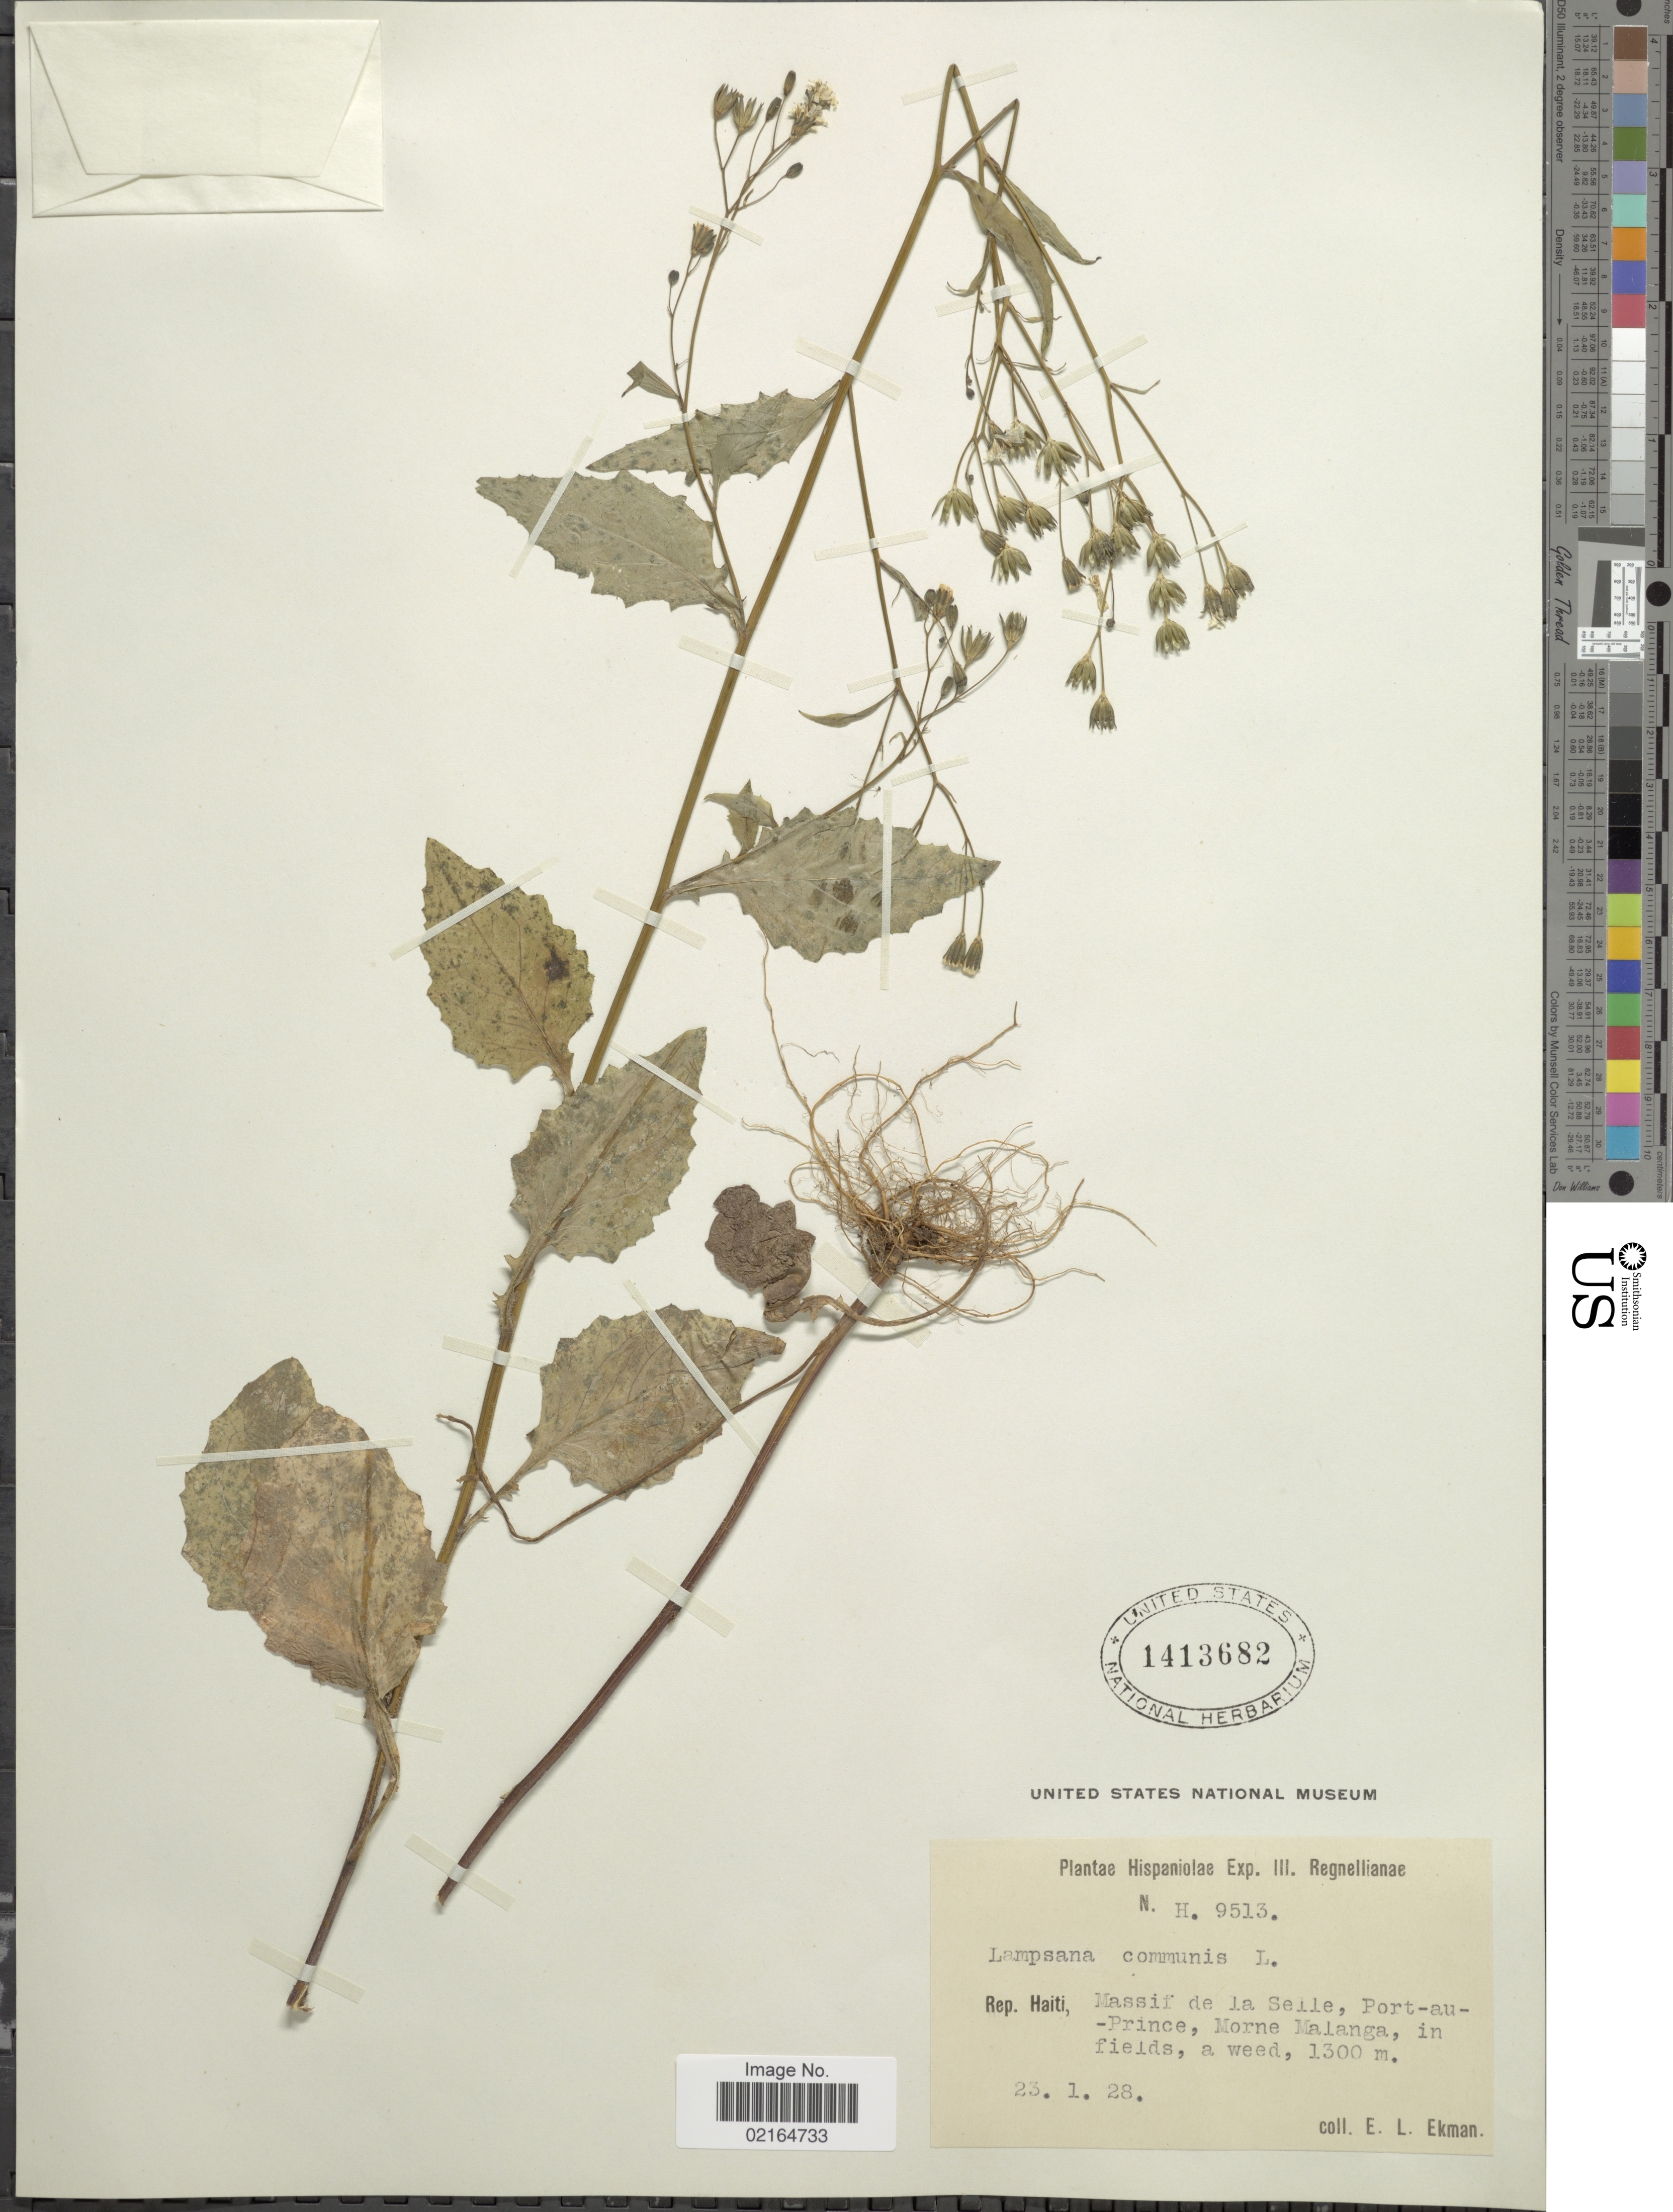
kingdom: Plantae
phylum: Tracheophyta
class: Magnoliopsida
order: Asterales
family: Asteraceae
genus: Lapsana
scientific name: Lapsana communis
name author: L.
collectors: E. L. Ekman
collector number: H.9513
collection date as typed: Transcribed d/m/y: 23/1/28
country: Haiti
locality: Hispaniolae, massif de la Selle, Port-au-Prince, Morne Malanga, in fields, a weed.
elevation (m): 1300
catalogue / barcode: US 1413682